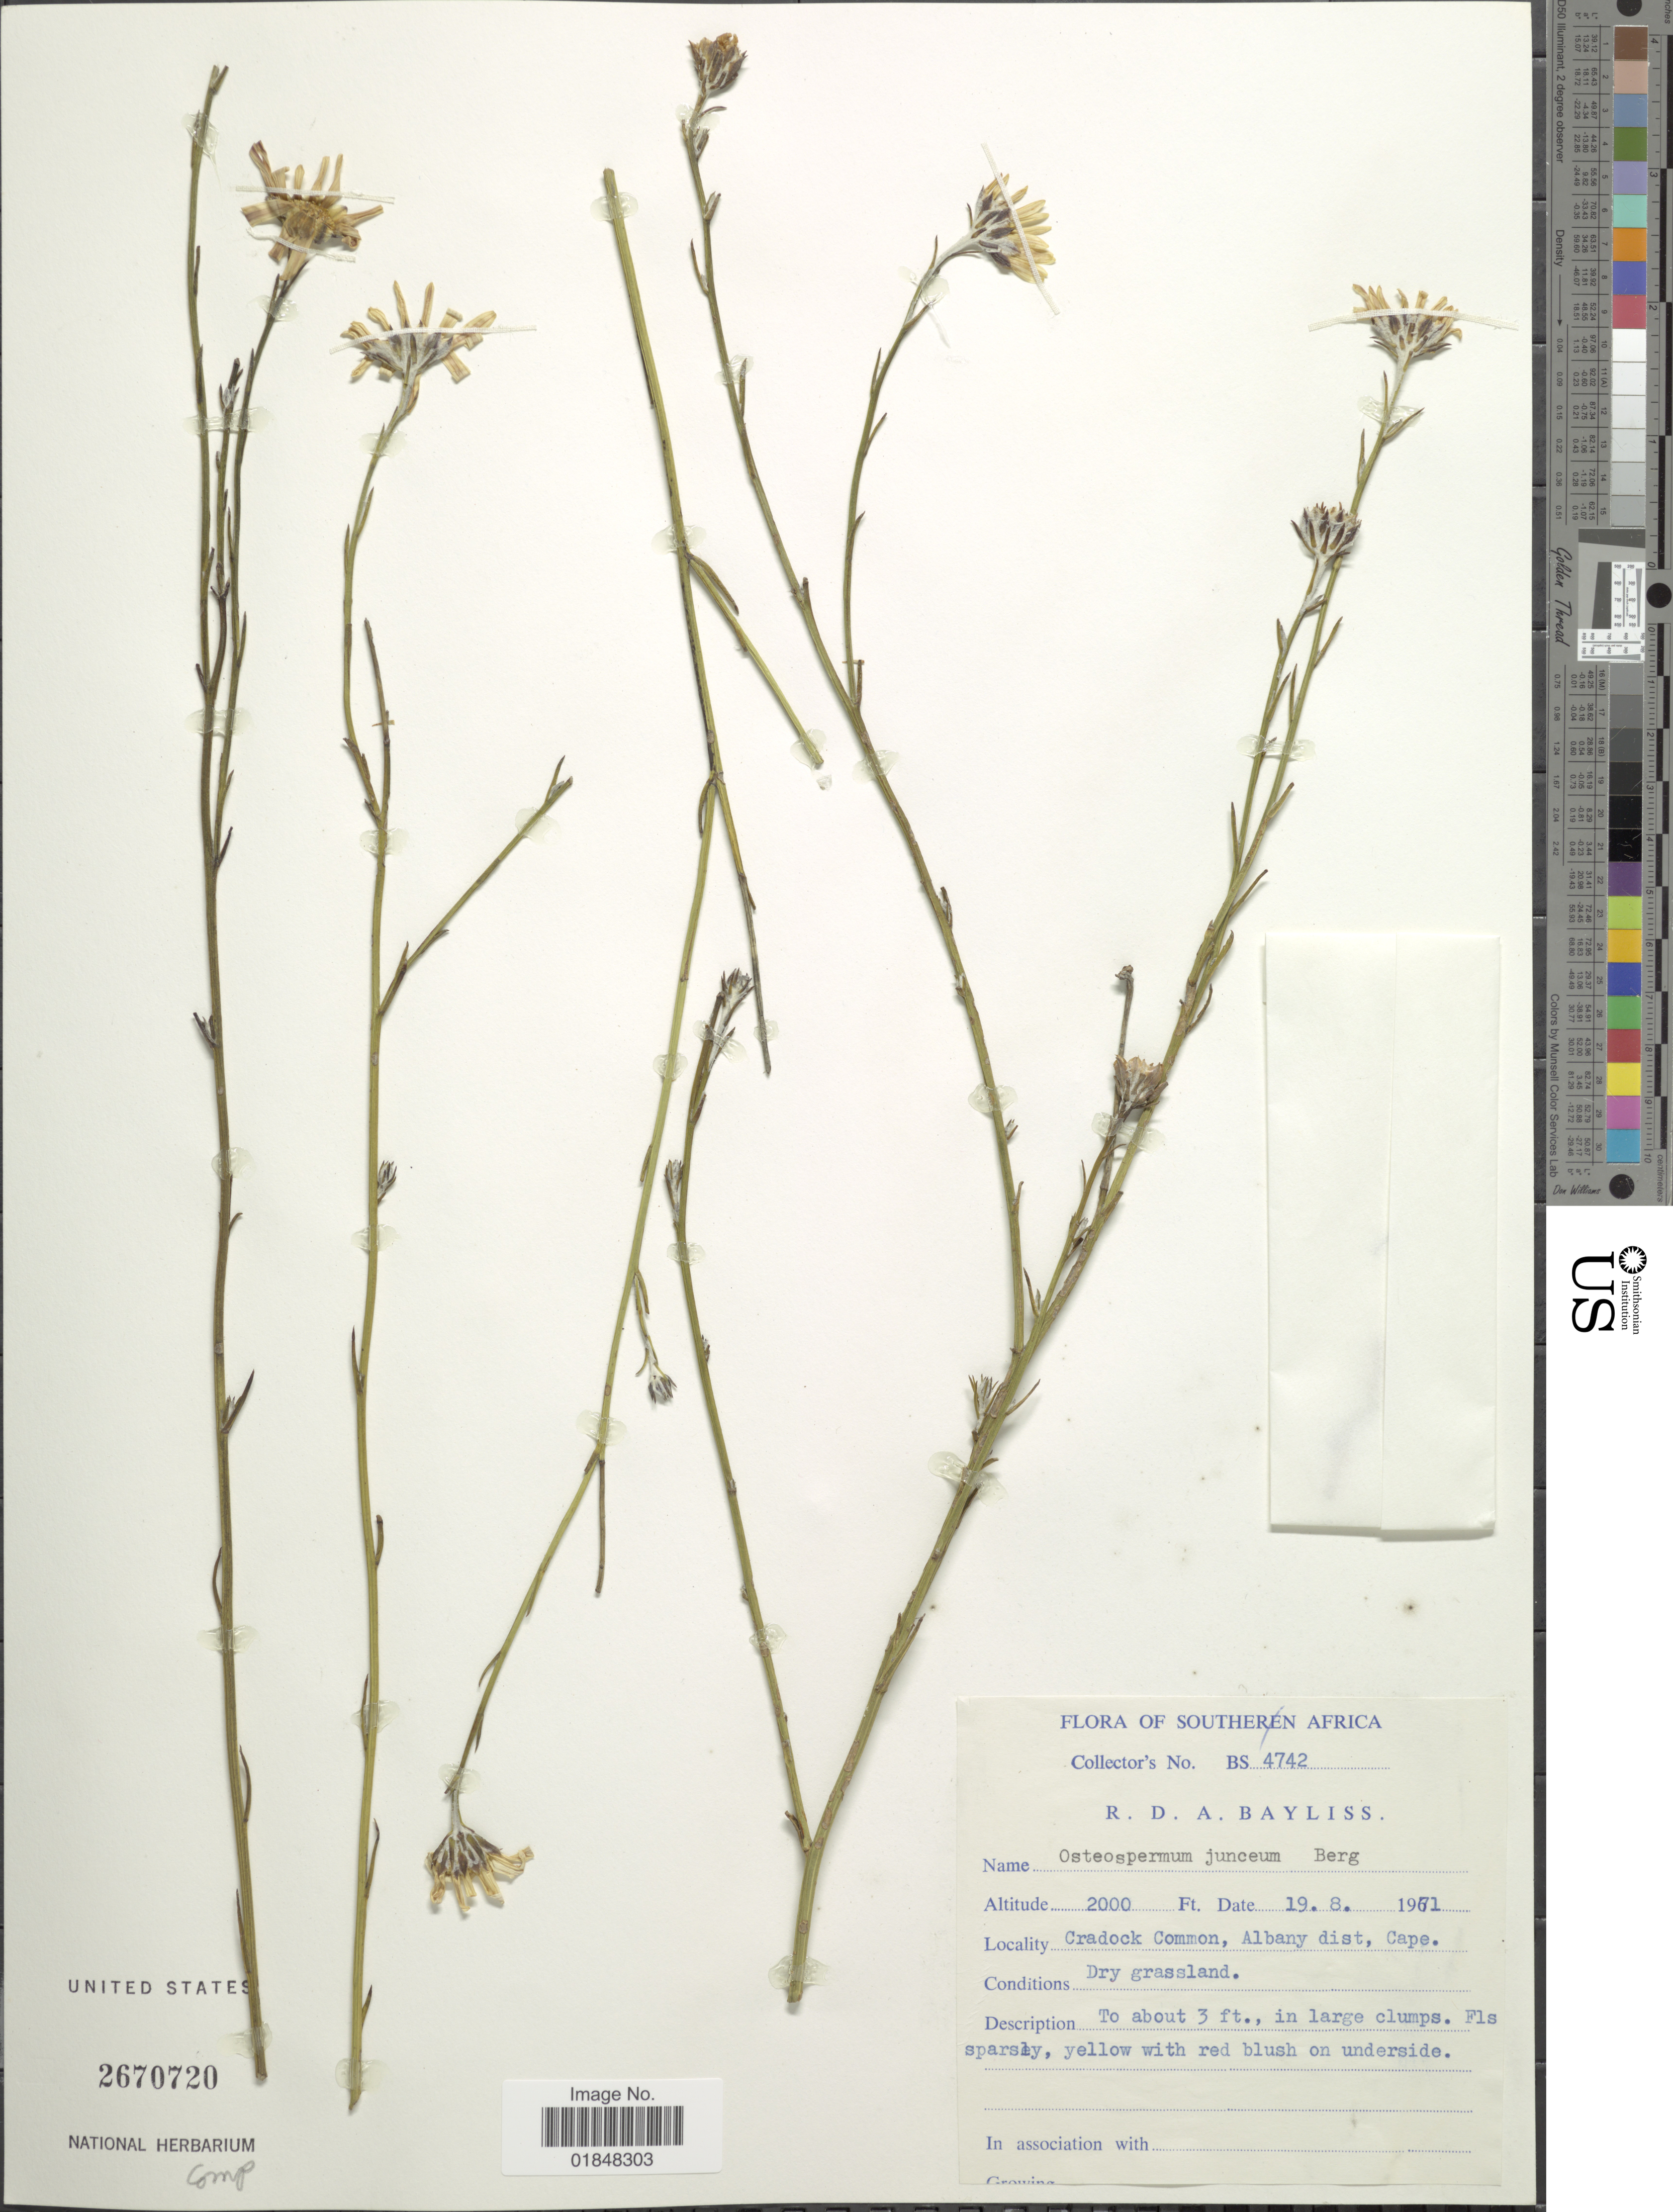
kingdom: Plantae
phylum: Tracheophyta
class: Magnoliopsida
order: Asterales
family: Asteraceae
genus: Osteospermum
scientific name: Osteospermum junceum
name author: P.J. Bergius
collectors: R. Bayliss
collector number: BS4742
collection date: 1971-08-19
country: South Africa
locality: Cradock Common, Albany dist. Cape.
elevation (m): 610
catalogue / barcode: US 2670720